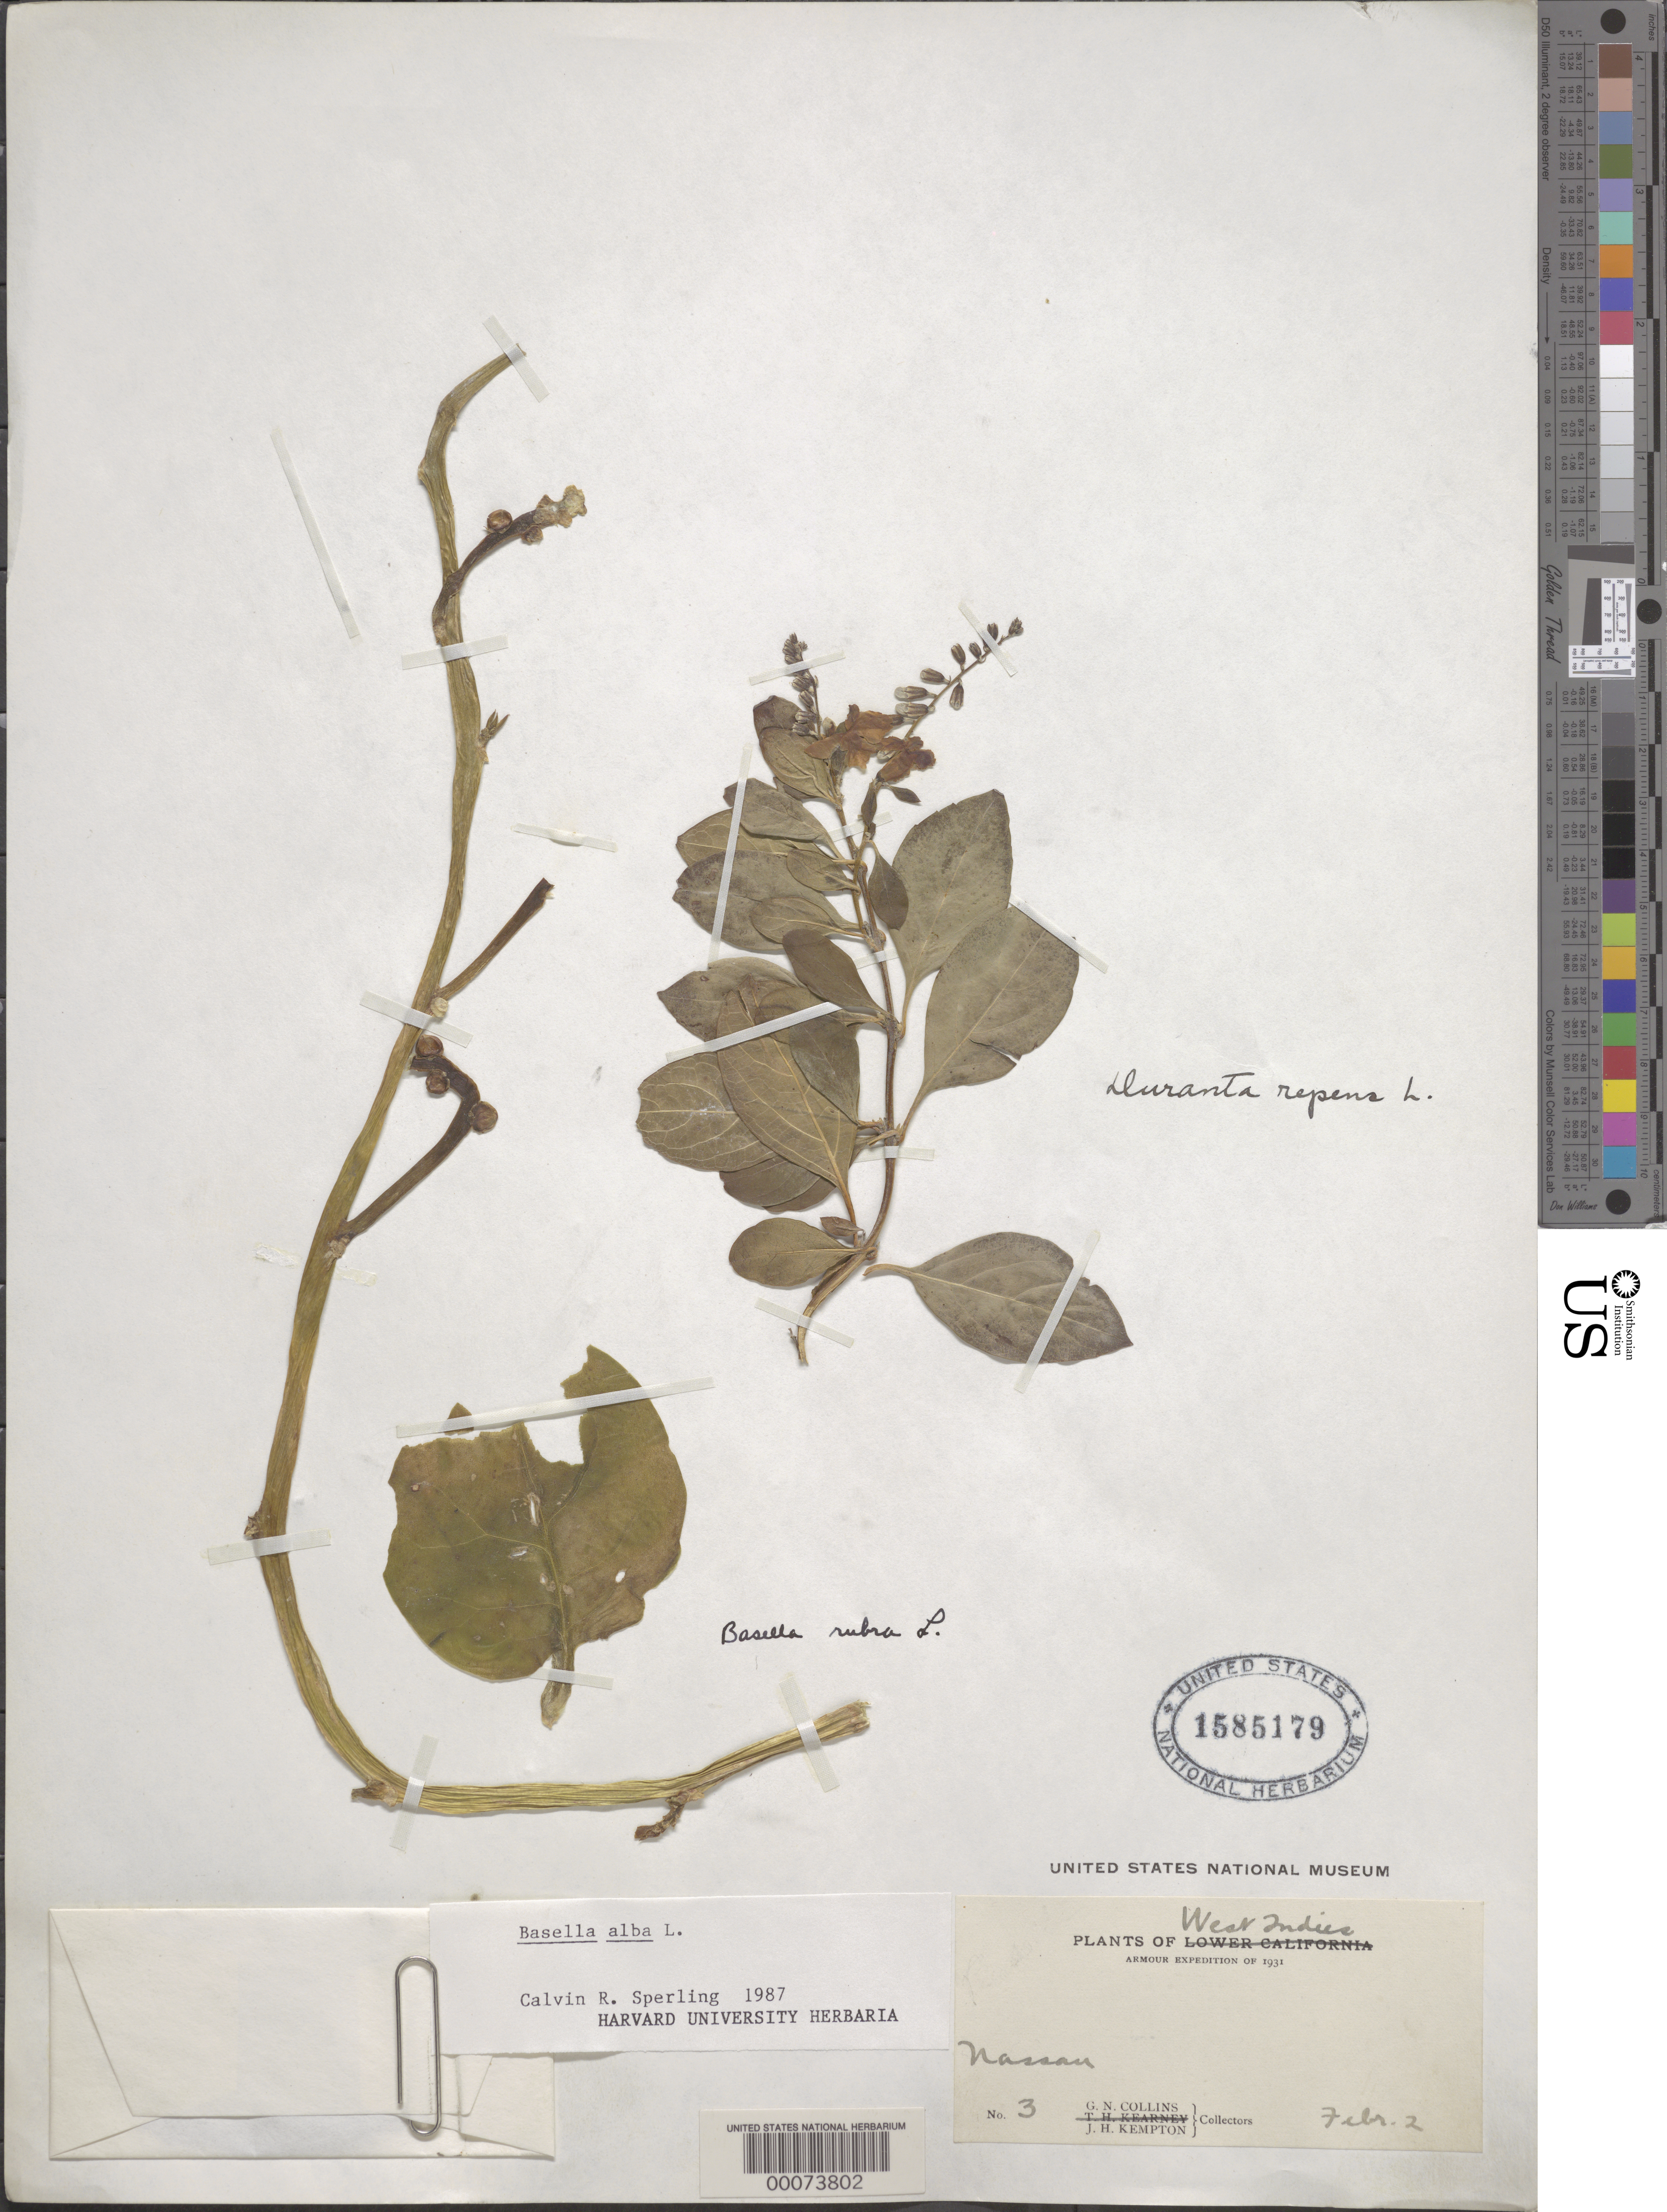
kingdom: Plantae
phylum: Tracheophyta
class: Magnoliopsida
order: Caryophyllales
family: Basellaceae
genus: Basella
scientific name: Basella alba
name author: L.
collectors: G. Collins & J. H. Kempton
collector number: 3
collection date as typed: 02 Feb 1931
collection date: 1931-02-02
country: Bahamas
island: New Providence Island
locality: Nassau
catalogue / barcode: US 1585179